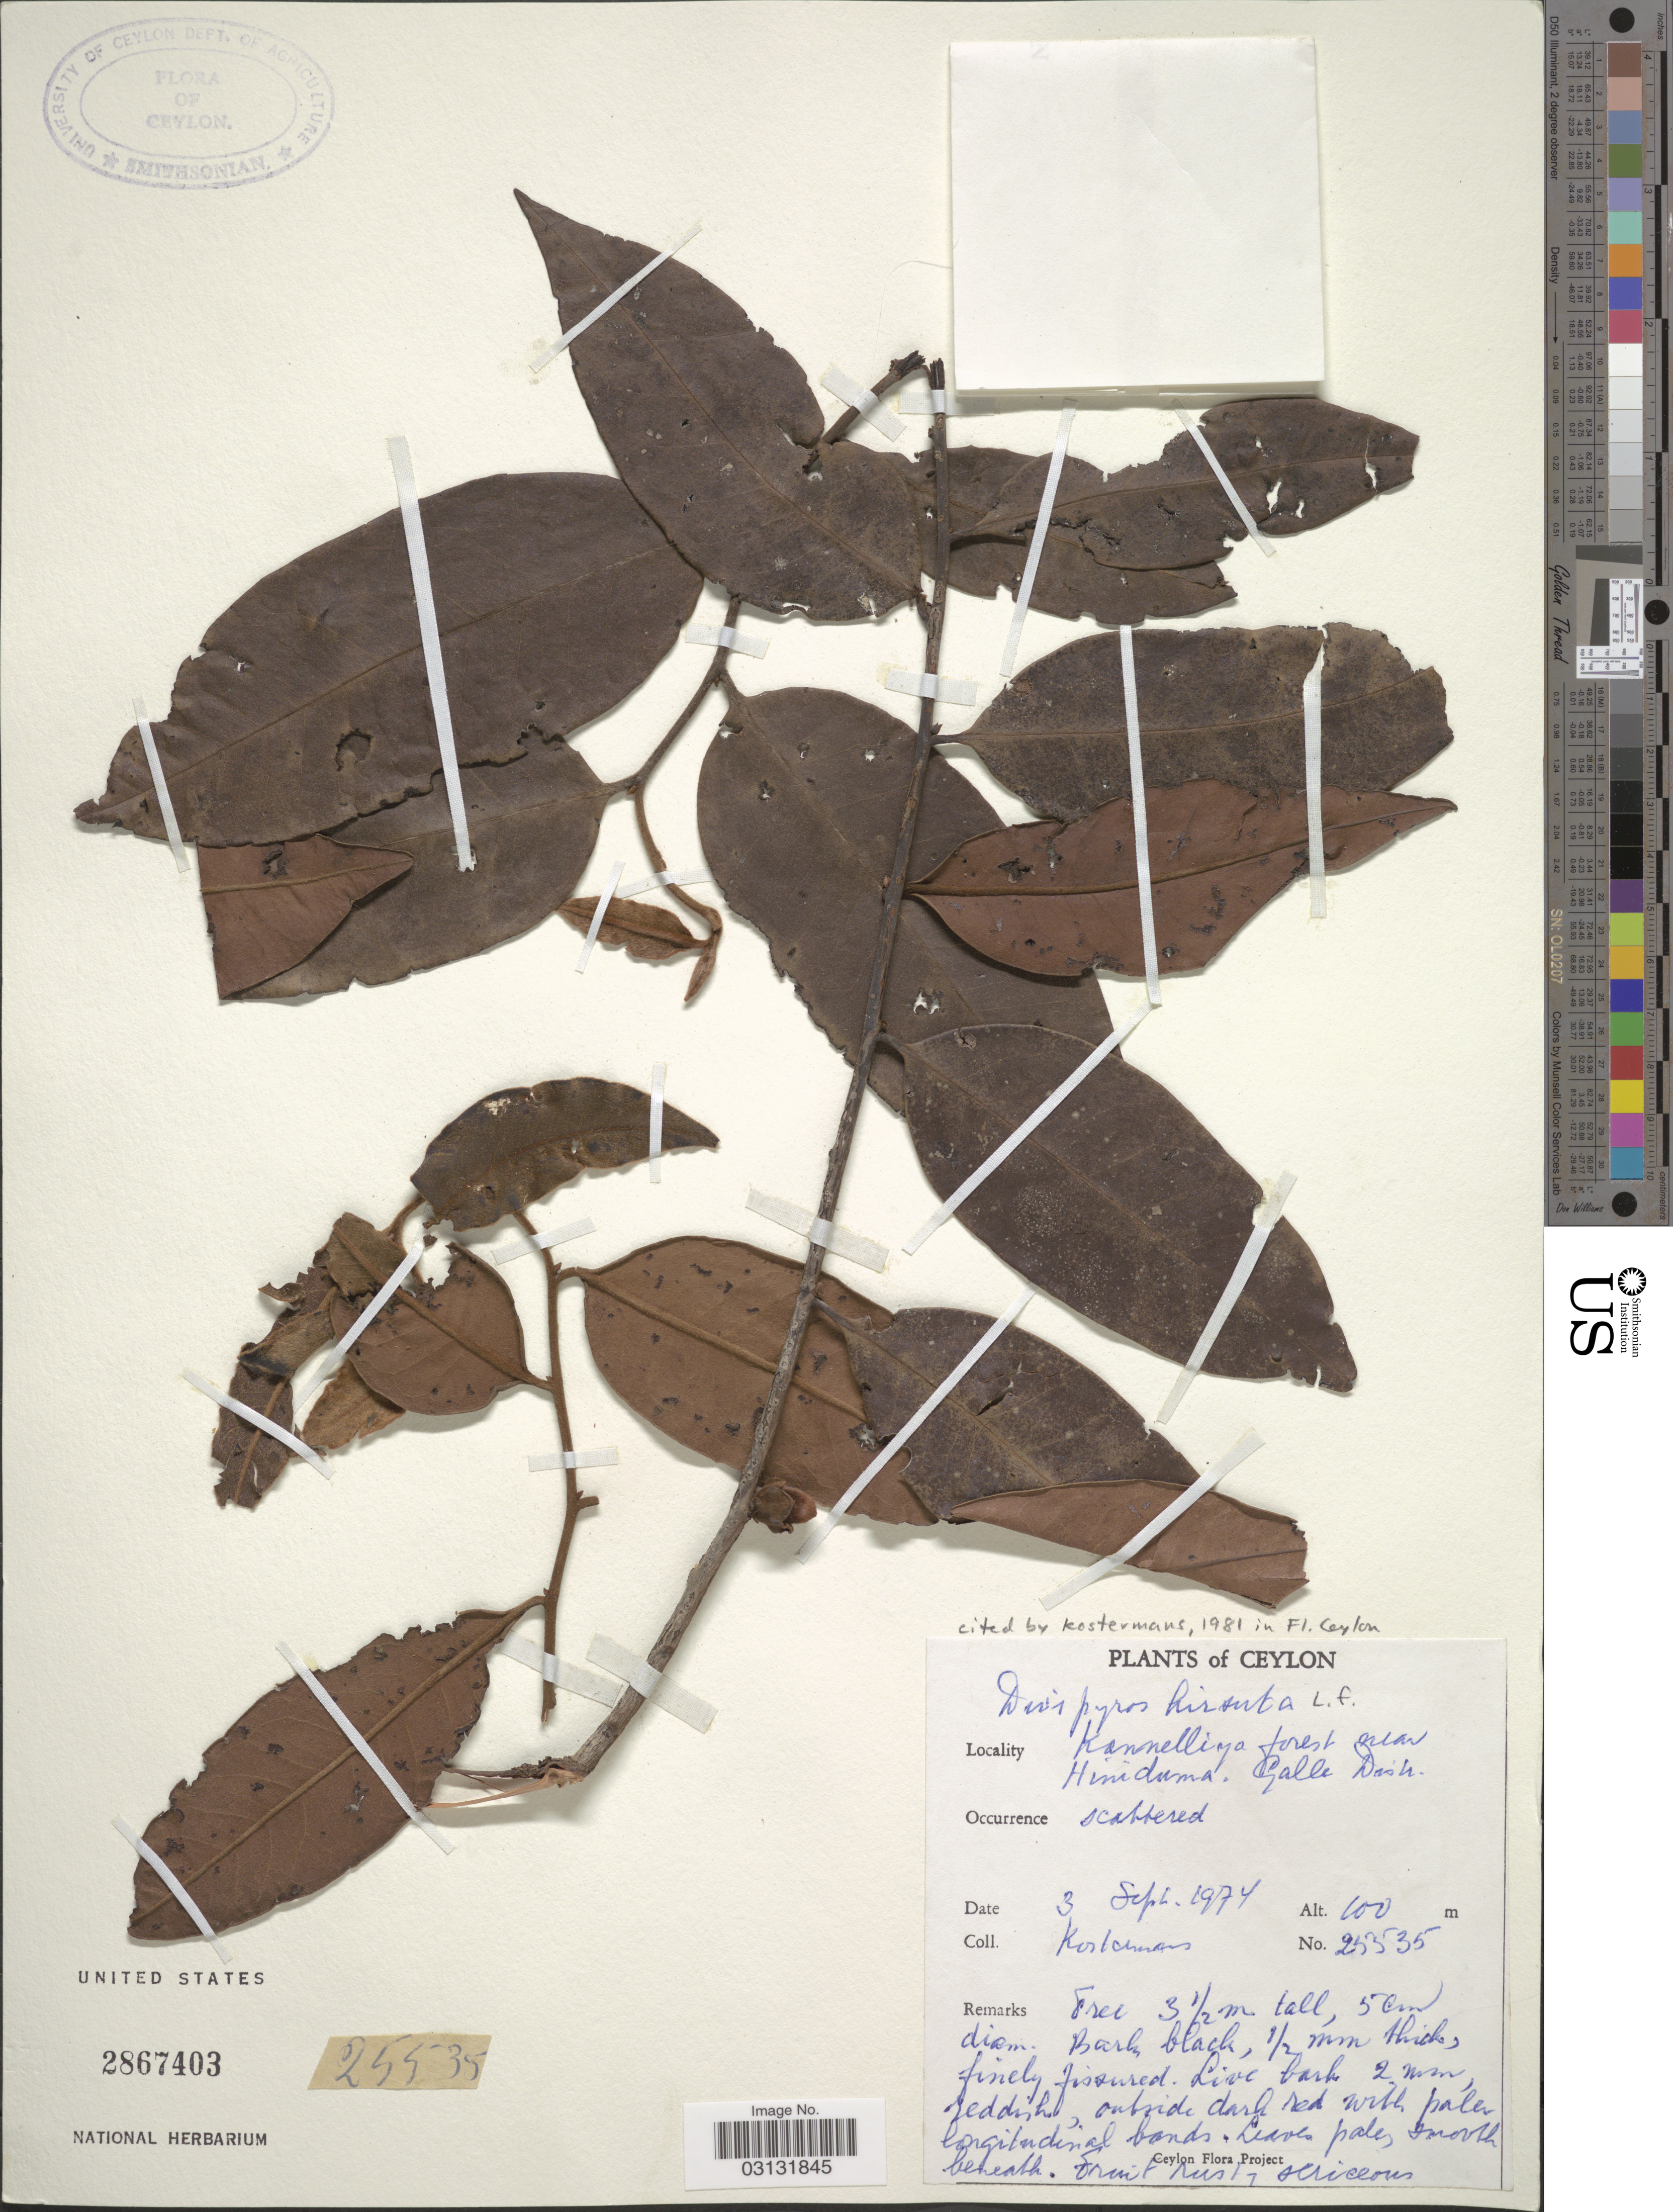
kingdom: Plantae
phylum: Tracheophyta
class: Magnoliopsida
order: Ericales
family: Ebenaceae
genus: Diospyros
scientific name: Diospyros hirsuta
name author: L. f.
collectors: Kostermans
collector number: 25535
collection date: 1974-09-03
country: Sri Lanka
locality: Ceylon. Kannelliya forest near Hiniduma. Galle Distr.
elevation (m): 100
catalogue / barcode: US 2867403